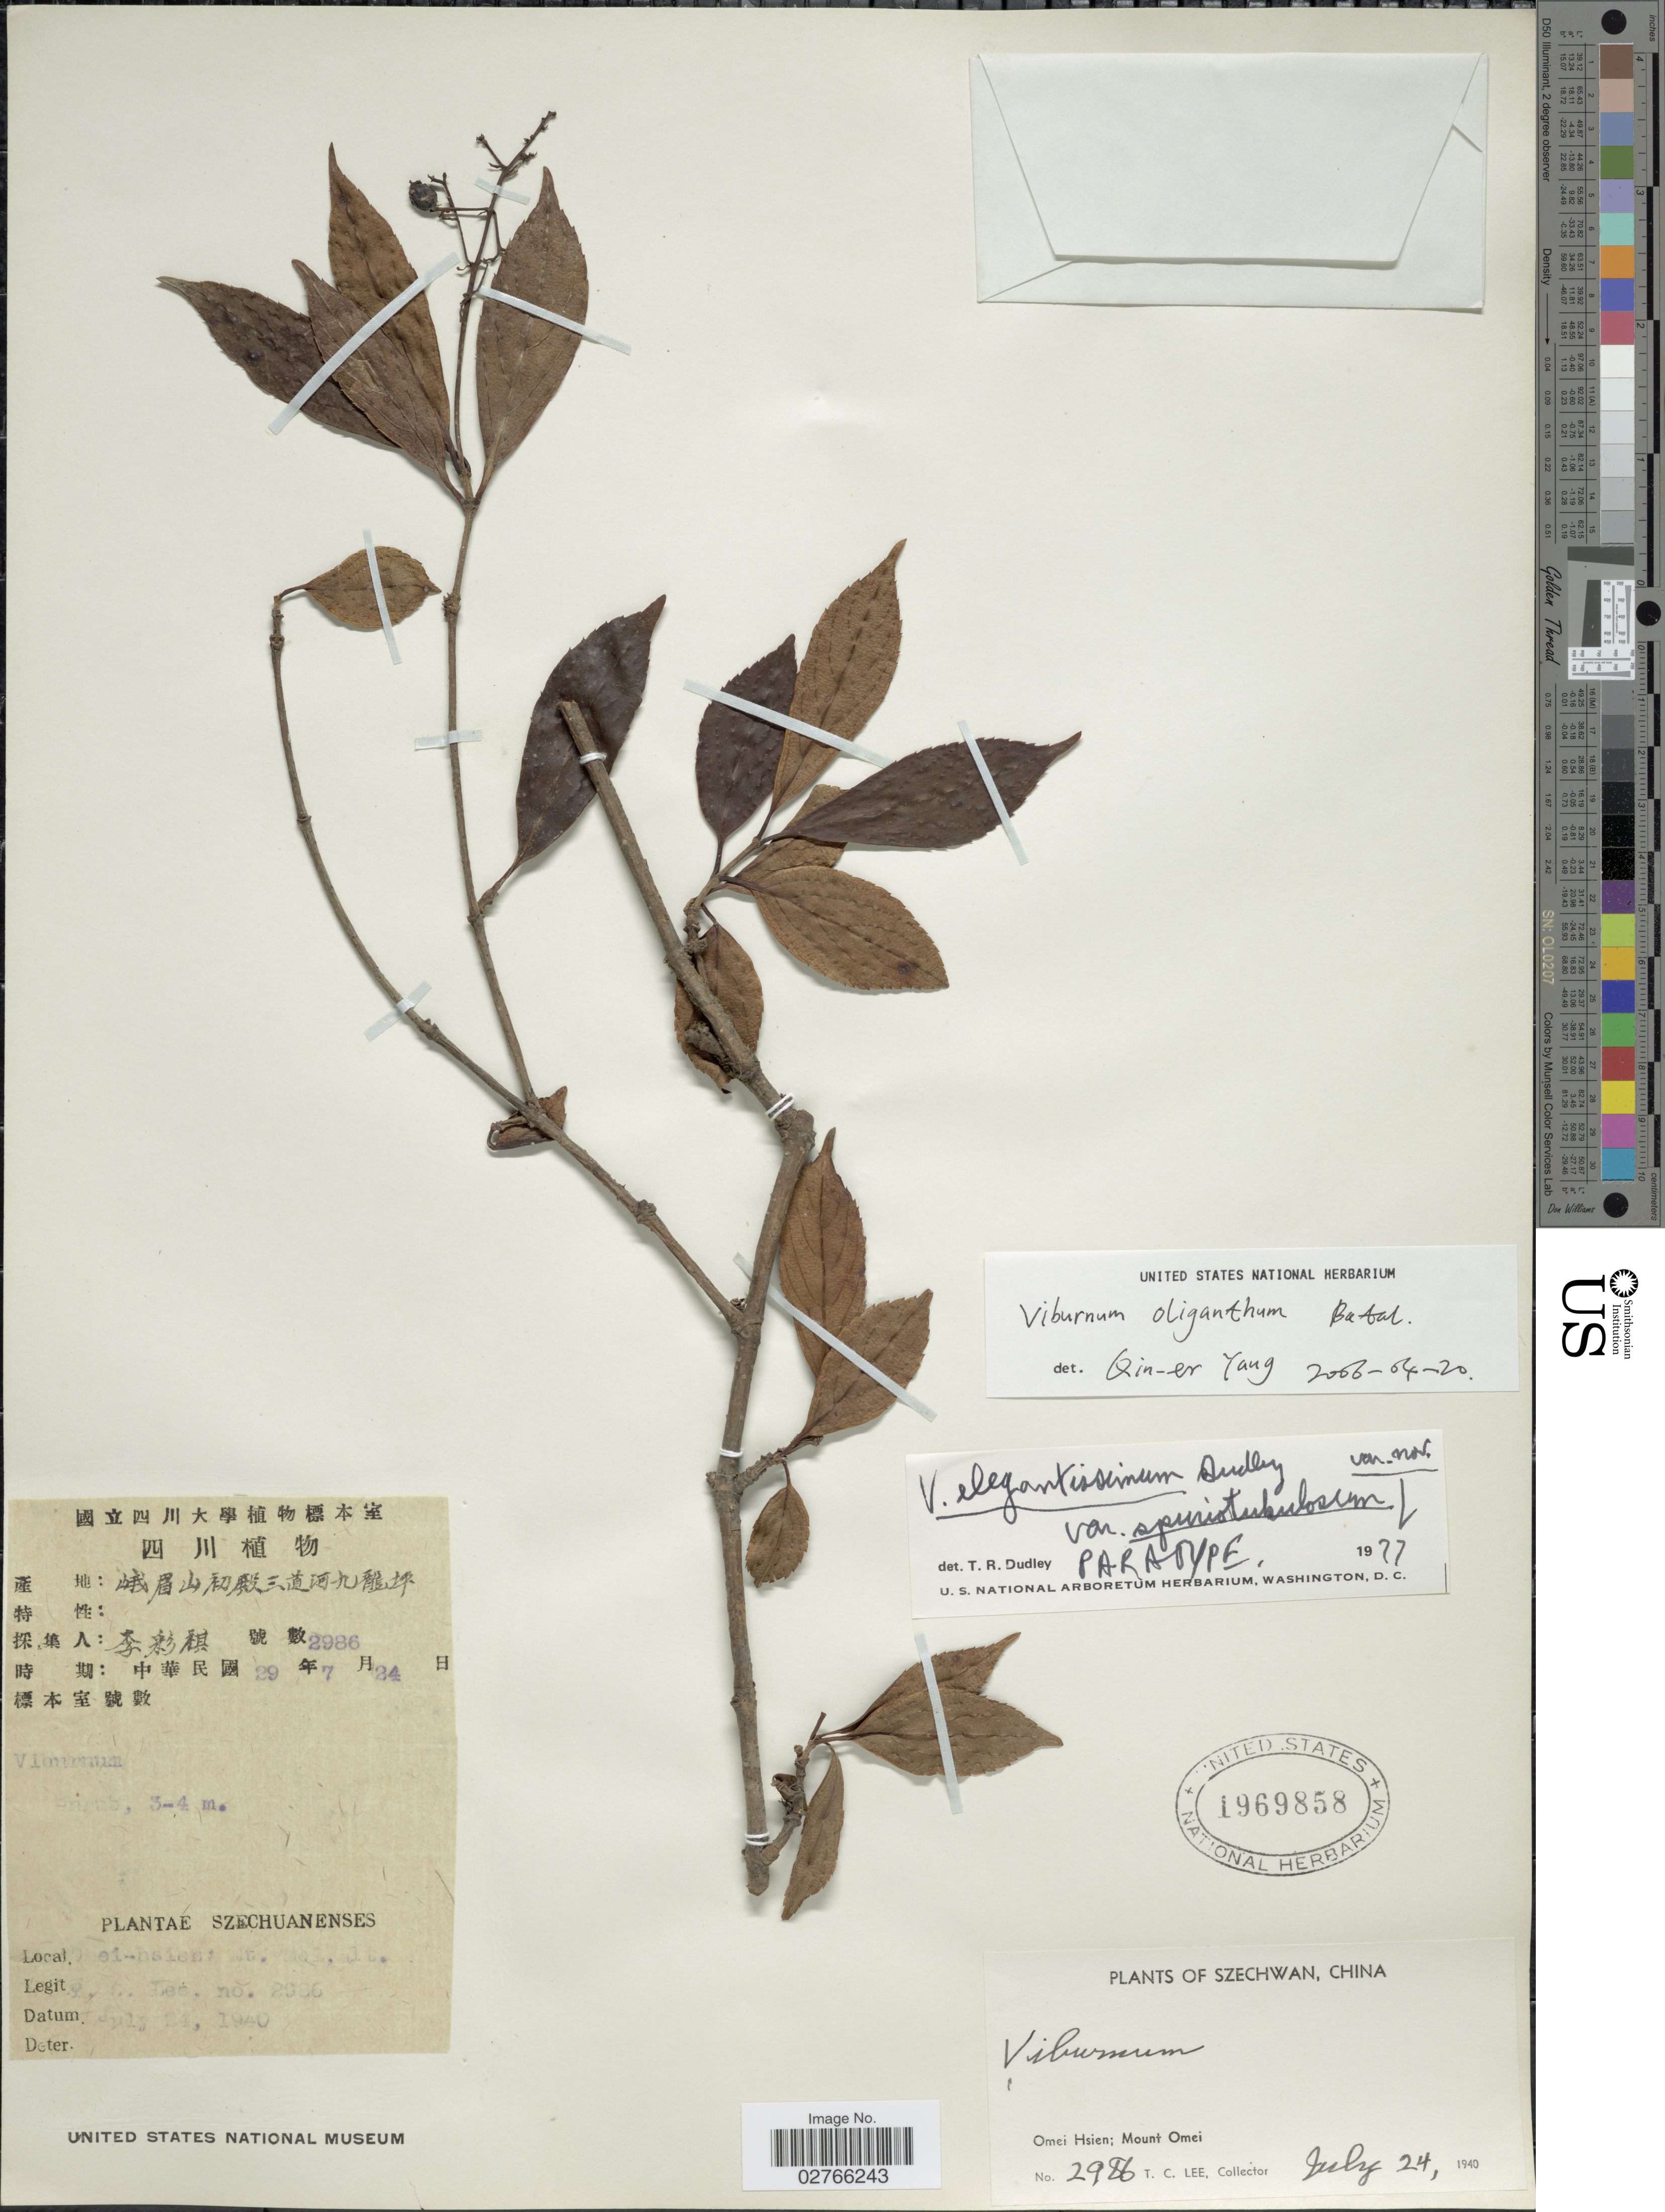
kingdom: Plantae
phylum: Tracheophyta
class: Magnoliopsida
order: Dipsacales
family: Viburnaceae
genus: Viburnum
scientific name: Viburnum oliganthum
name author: Batalin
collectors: T. Lee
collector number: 2986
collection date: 1940-07-24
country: China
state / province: Sichuan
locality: Szechwan, Omei Hsien; Mount Omei.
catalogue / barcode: US 1969858